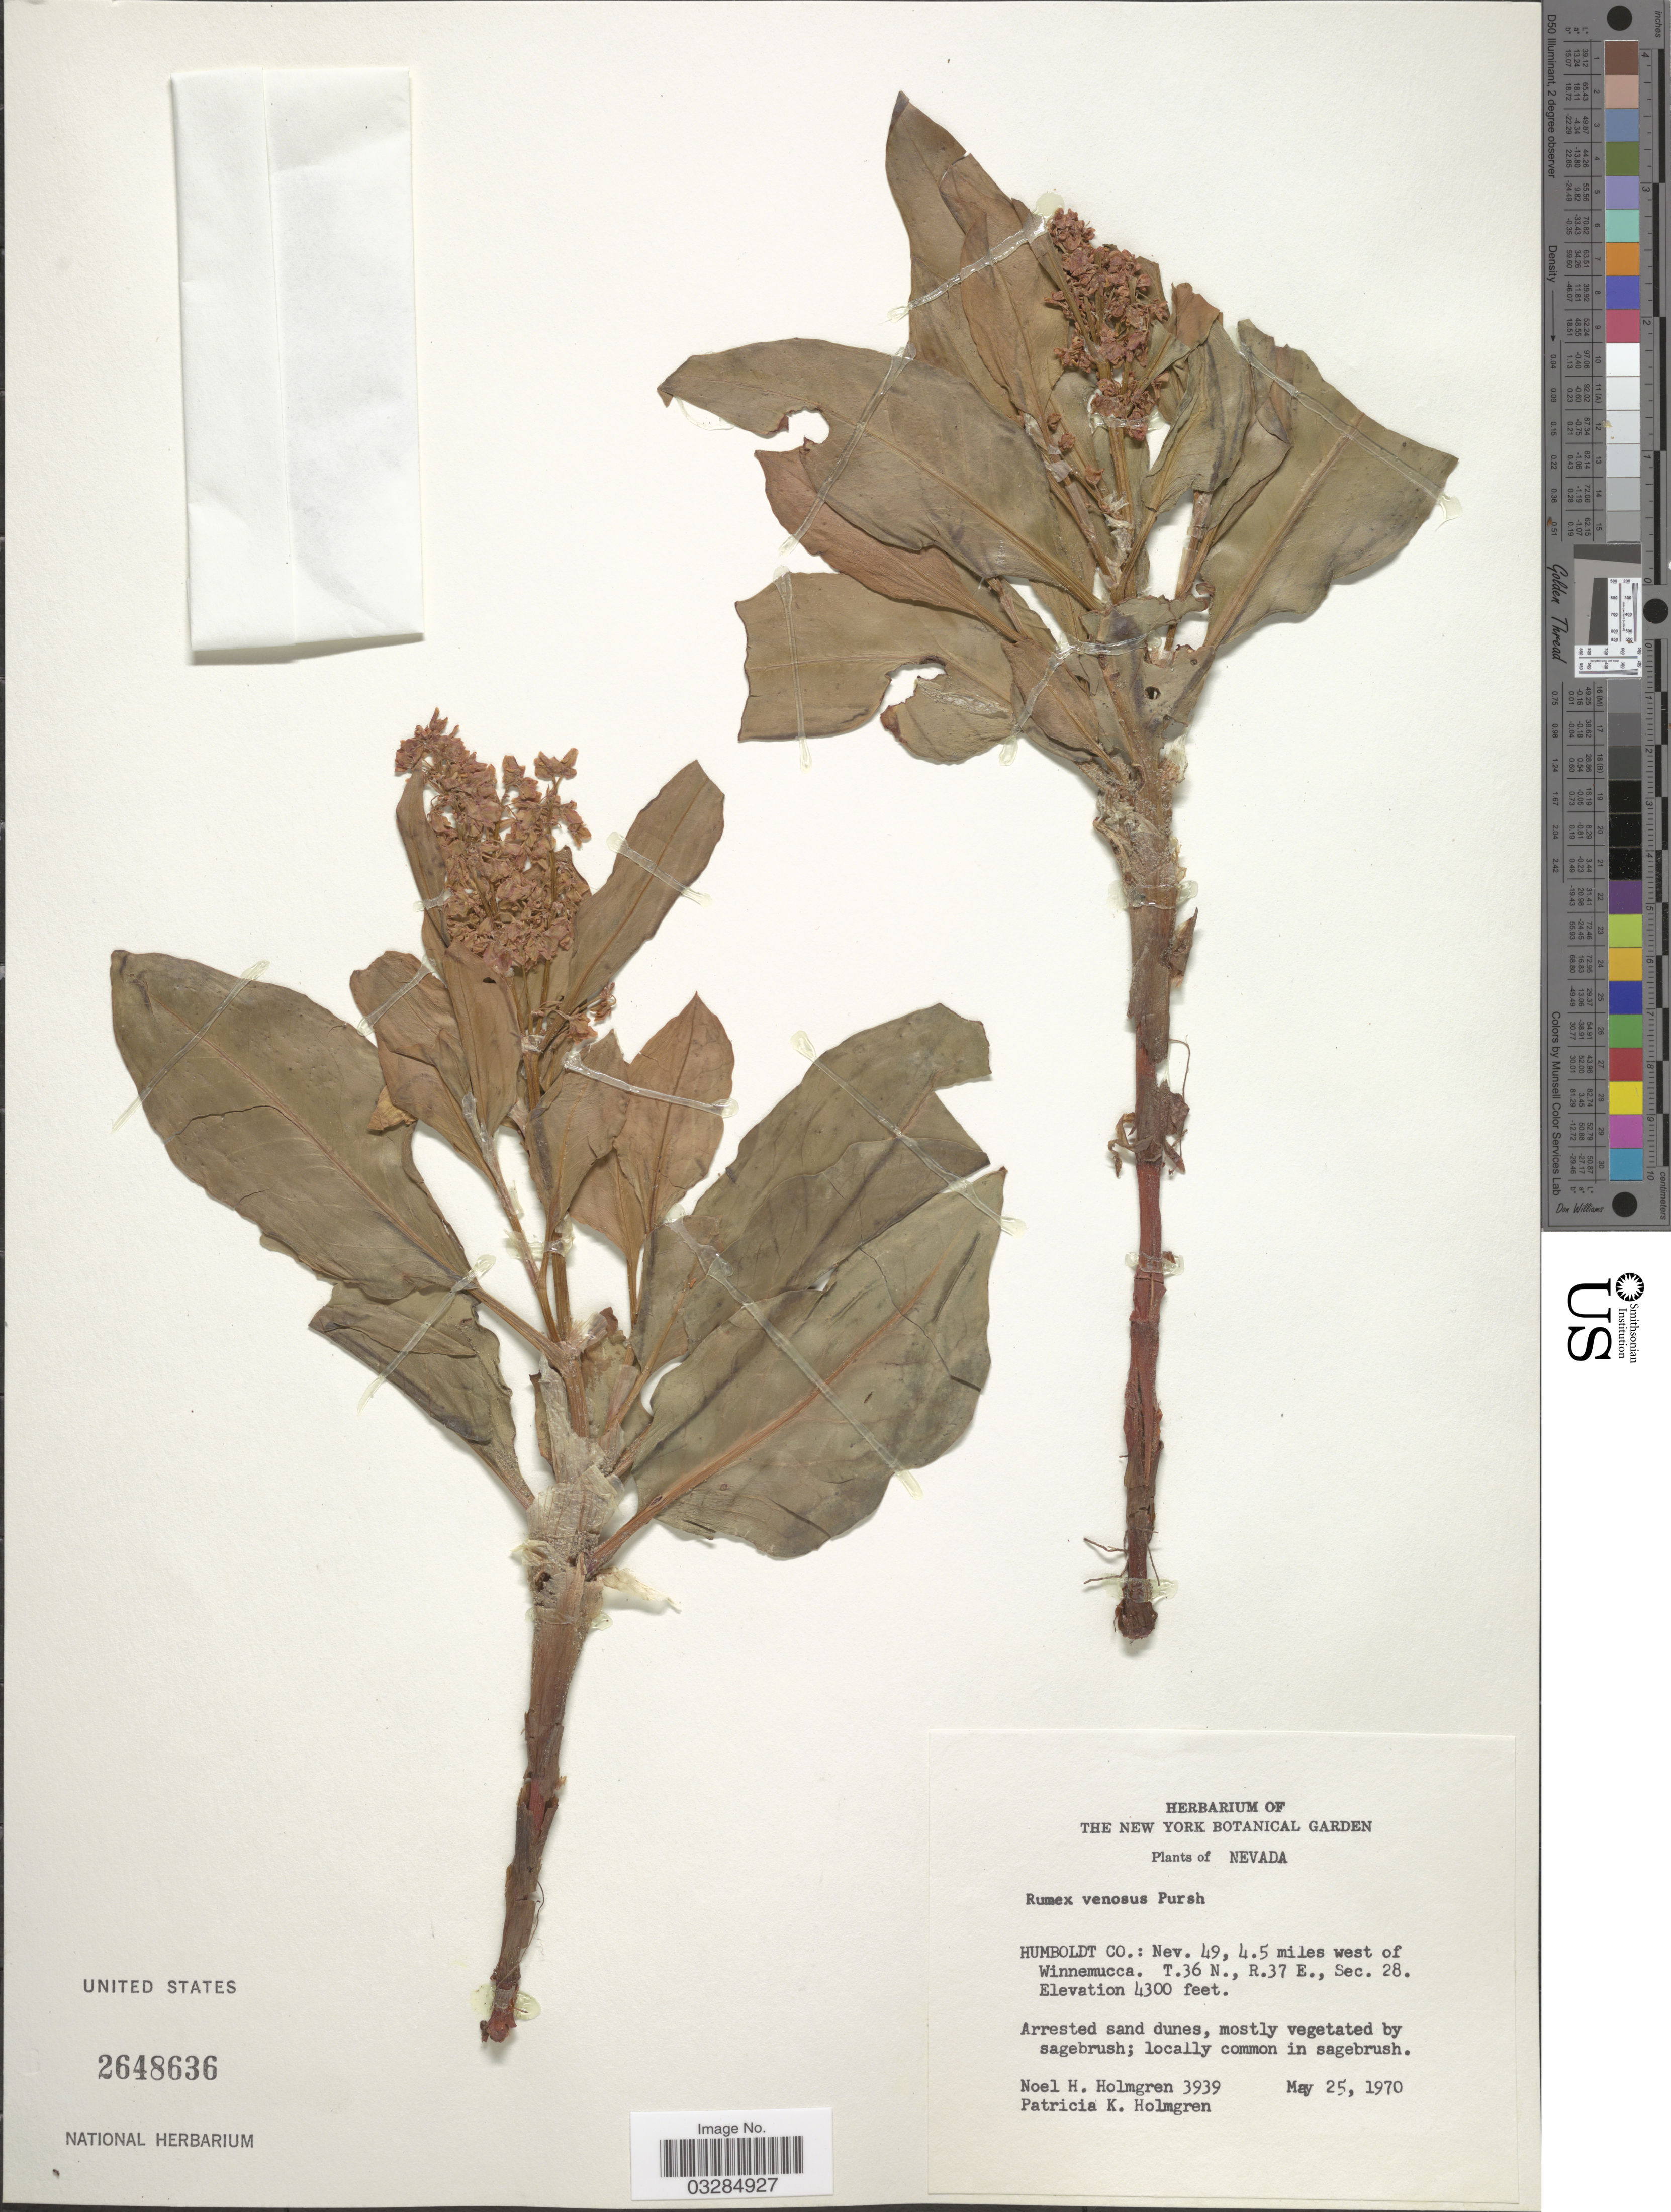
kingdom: Plantae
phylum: Tracheophyta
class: Magnoliopsida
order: Caryophyllales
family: Polygonaceae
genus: Rumex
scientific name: Rumex venosus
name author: Pursh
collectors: N. H. Holmgren & P. K. Holmgren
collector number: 3939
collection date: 1970-05-25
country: United States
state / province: Nevada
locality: Humboldt Co.: Nev. 49, 4.5 miles west of Winnemucca. T.36 N., R.37 E., Sec. 28.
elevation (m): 1311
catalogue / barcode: US 2648636